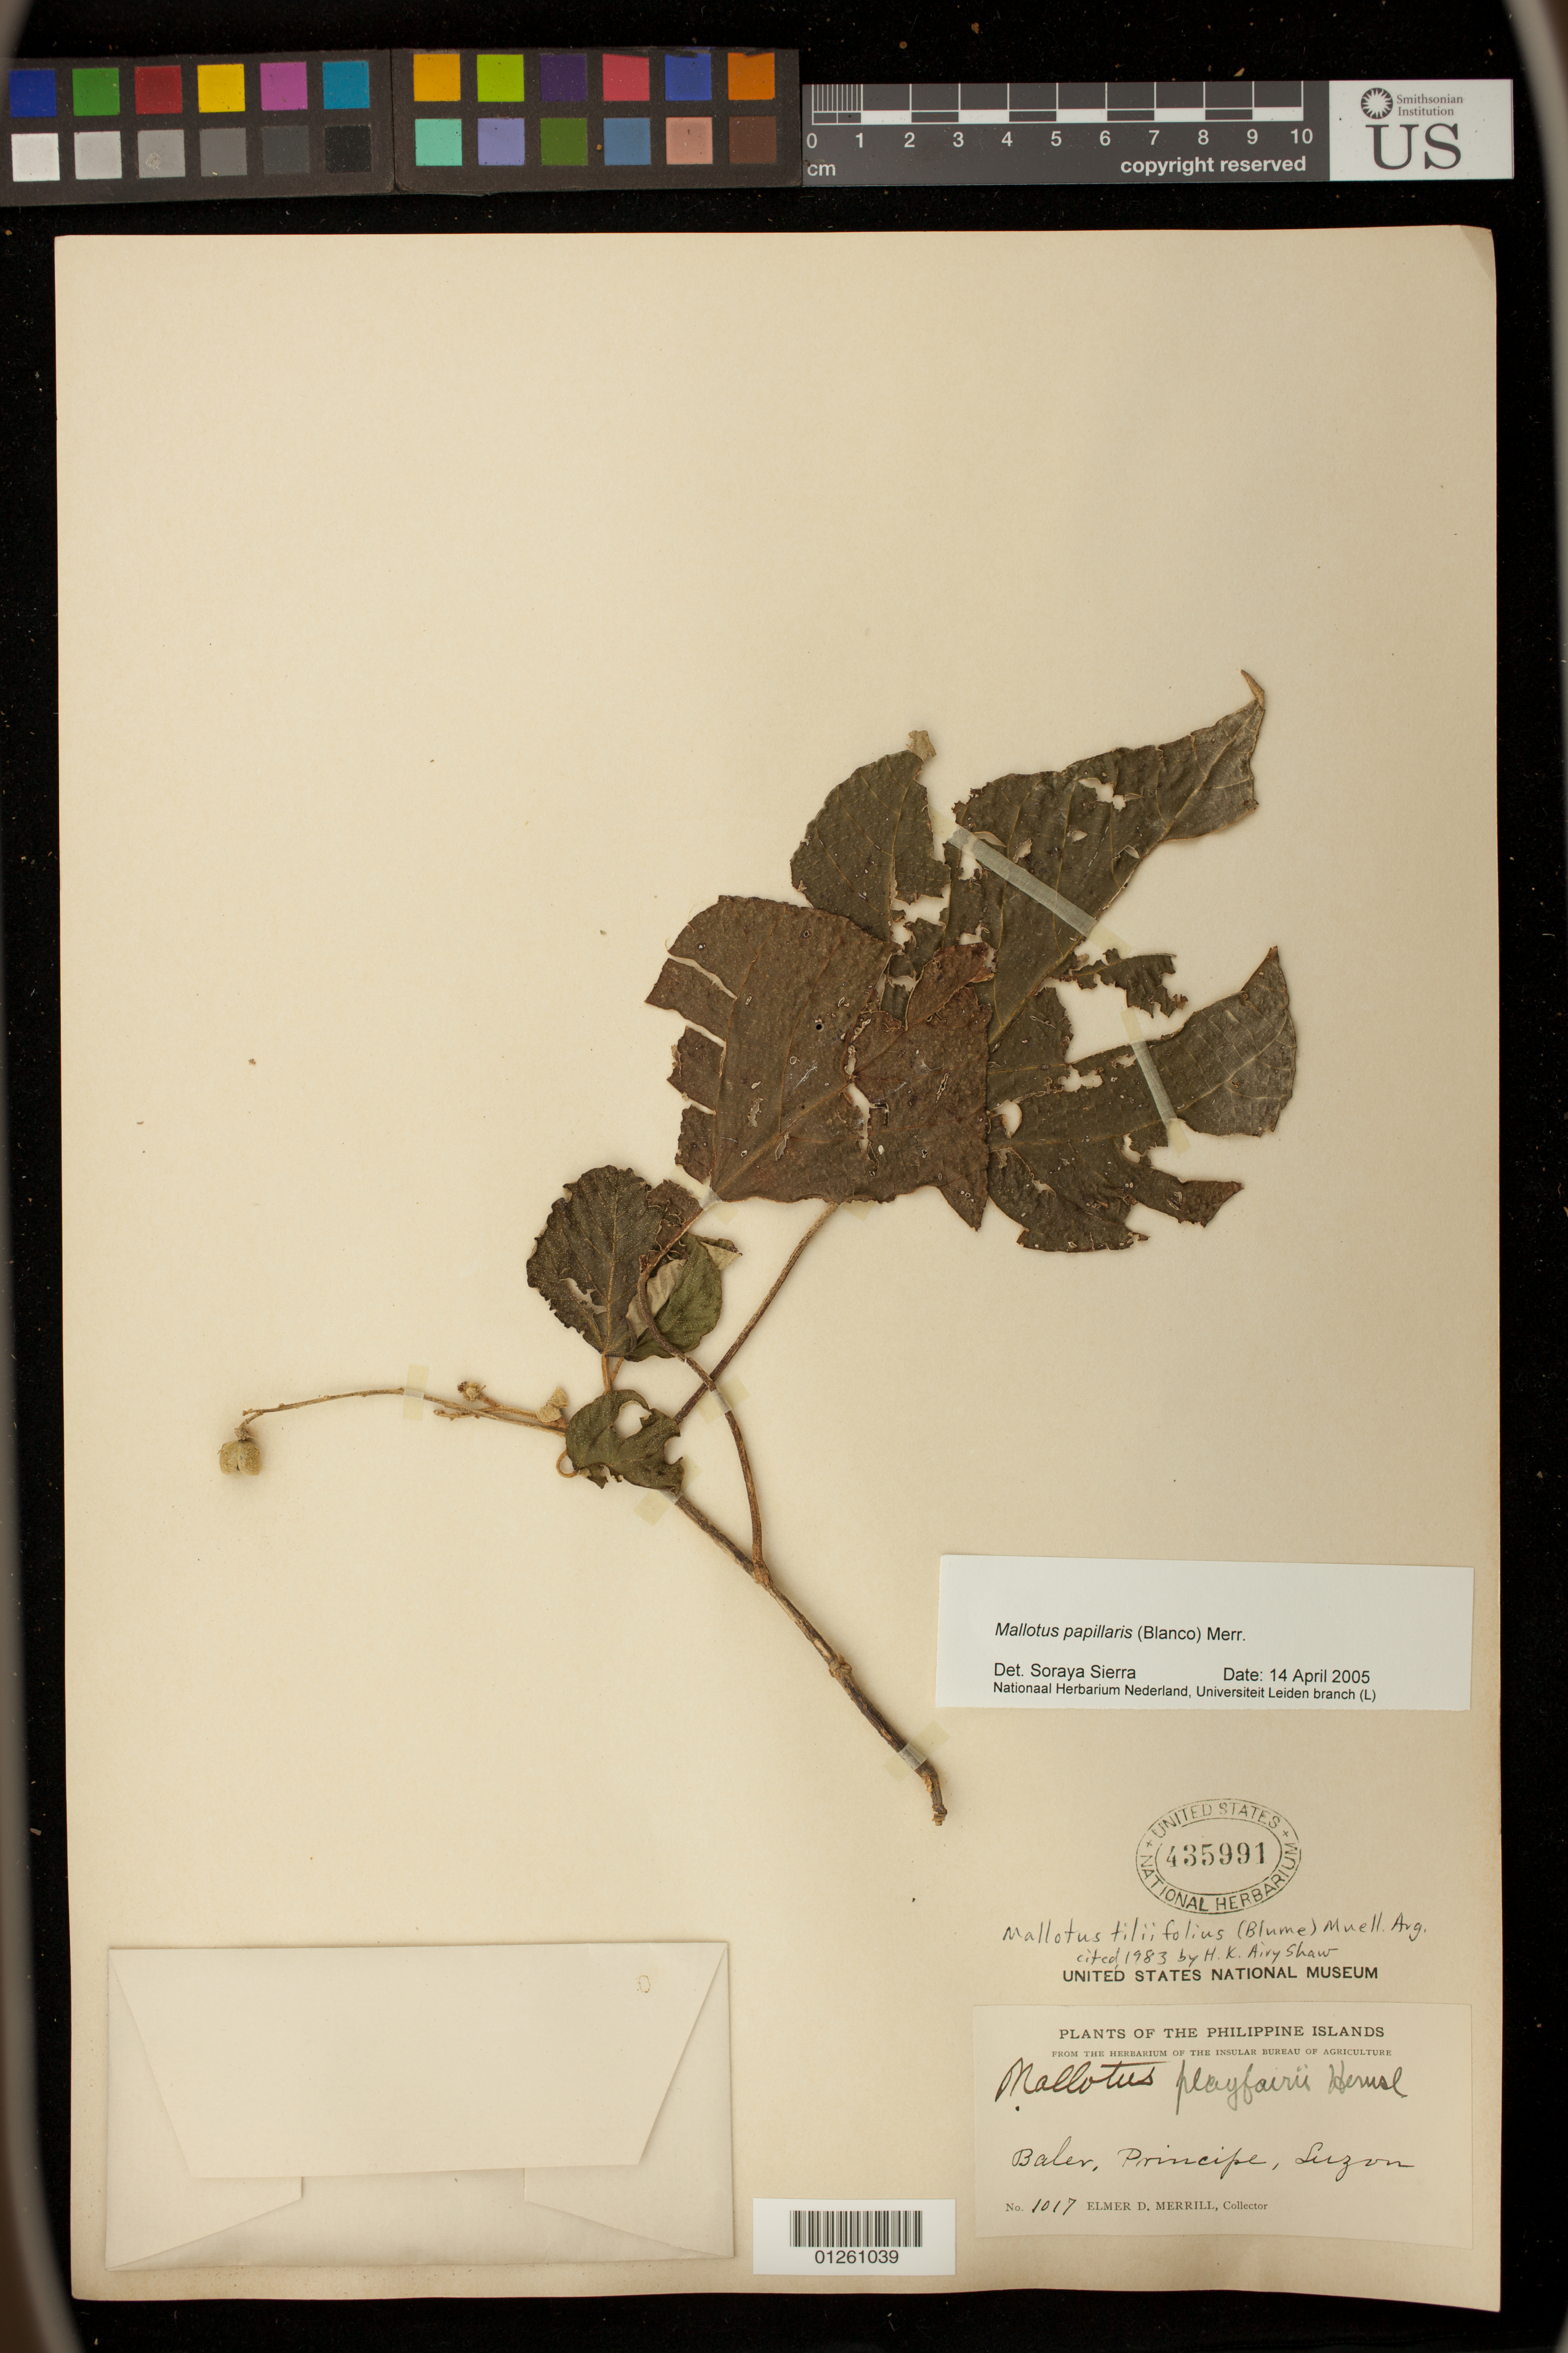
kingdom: Plantae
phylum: Tracheophyta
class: Magnoliopsida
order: Malpighiales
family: Euphorbiaceae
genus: Mallotus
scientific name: Mallotus papillaris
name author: (Blanco) Merr.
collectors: E. D. Merrill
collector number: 1017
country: Philippines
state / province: Central Luzon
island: Luzon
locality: Baler, Principe, Luzon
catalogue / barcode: US 435991